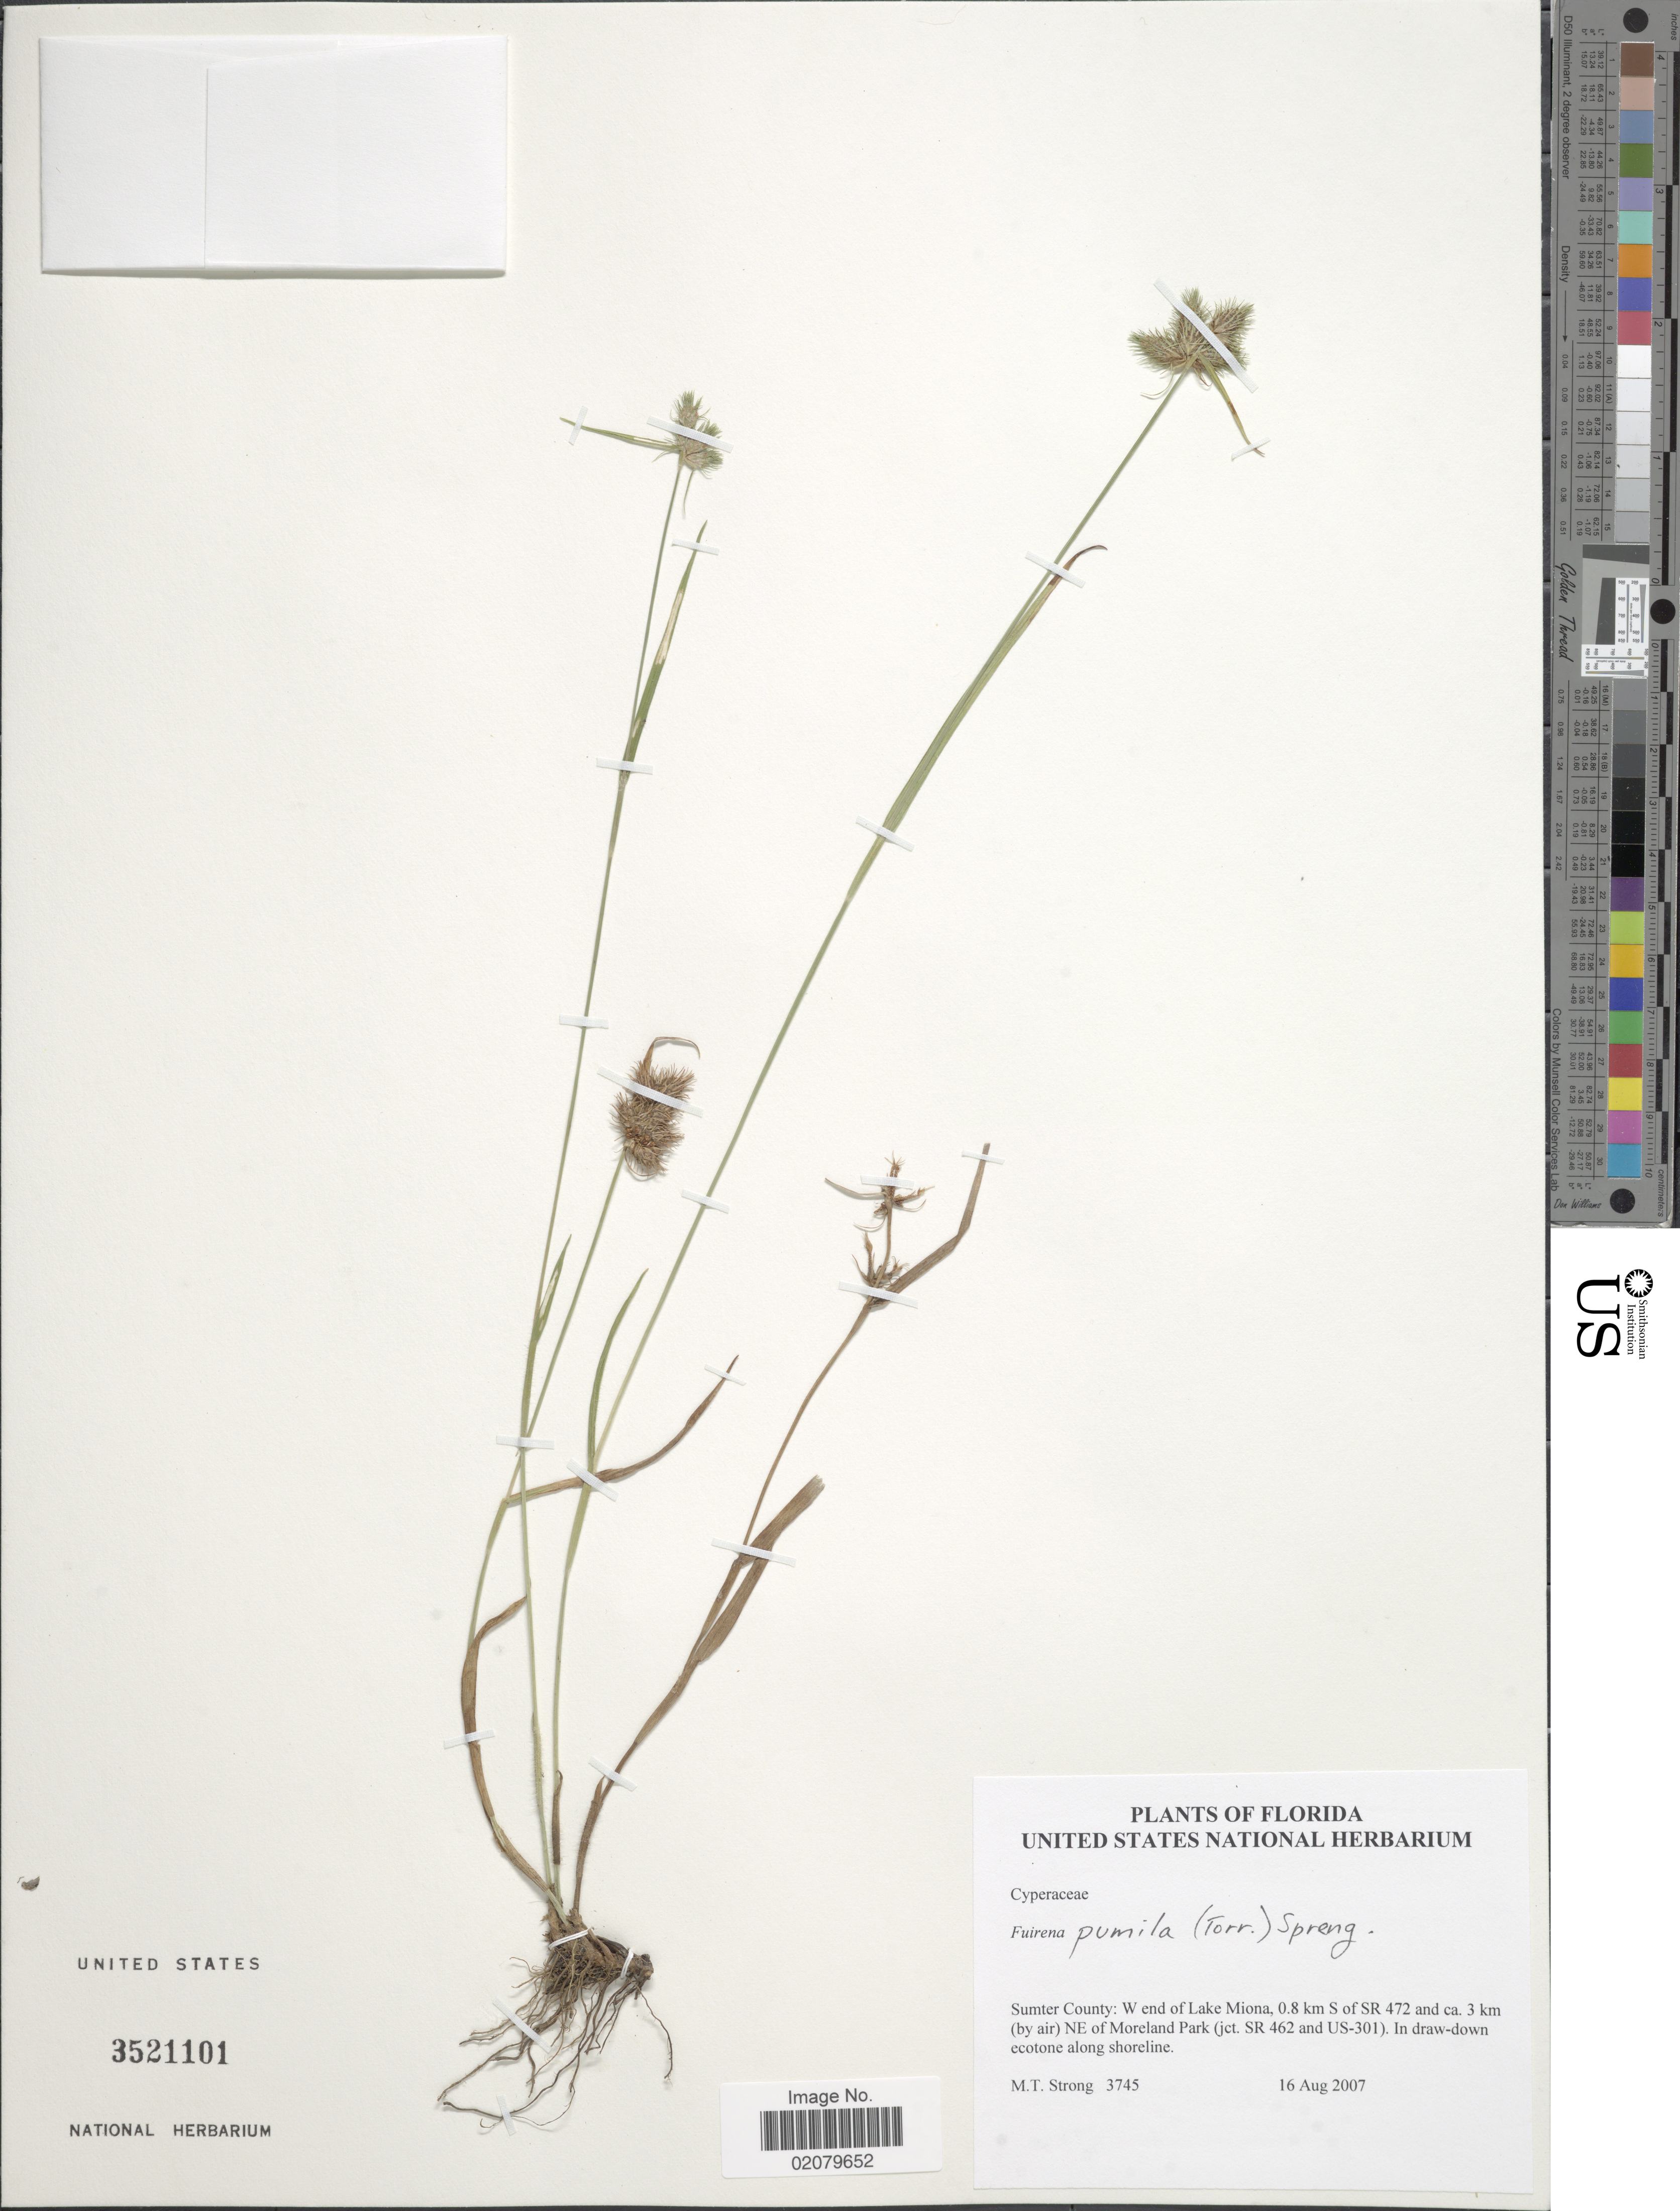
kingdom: Plantae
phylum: Tracheophyta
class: Liliopsida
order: Poales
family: Cyperaceae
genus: Fuirena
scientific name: Fuirena pumila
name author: (Torr.) Spreng.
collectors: M. T. Strong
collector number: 3745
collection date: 2007-08-16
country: United States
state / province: Florida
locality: Sumter County: W end of Lake Miona, 0.8 km S of SR 472 and ca. 3 km (by air) NE of Moreland Park (jct SR462 and US-301)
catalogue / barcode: US 3521101